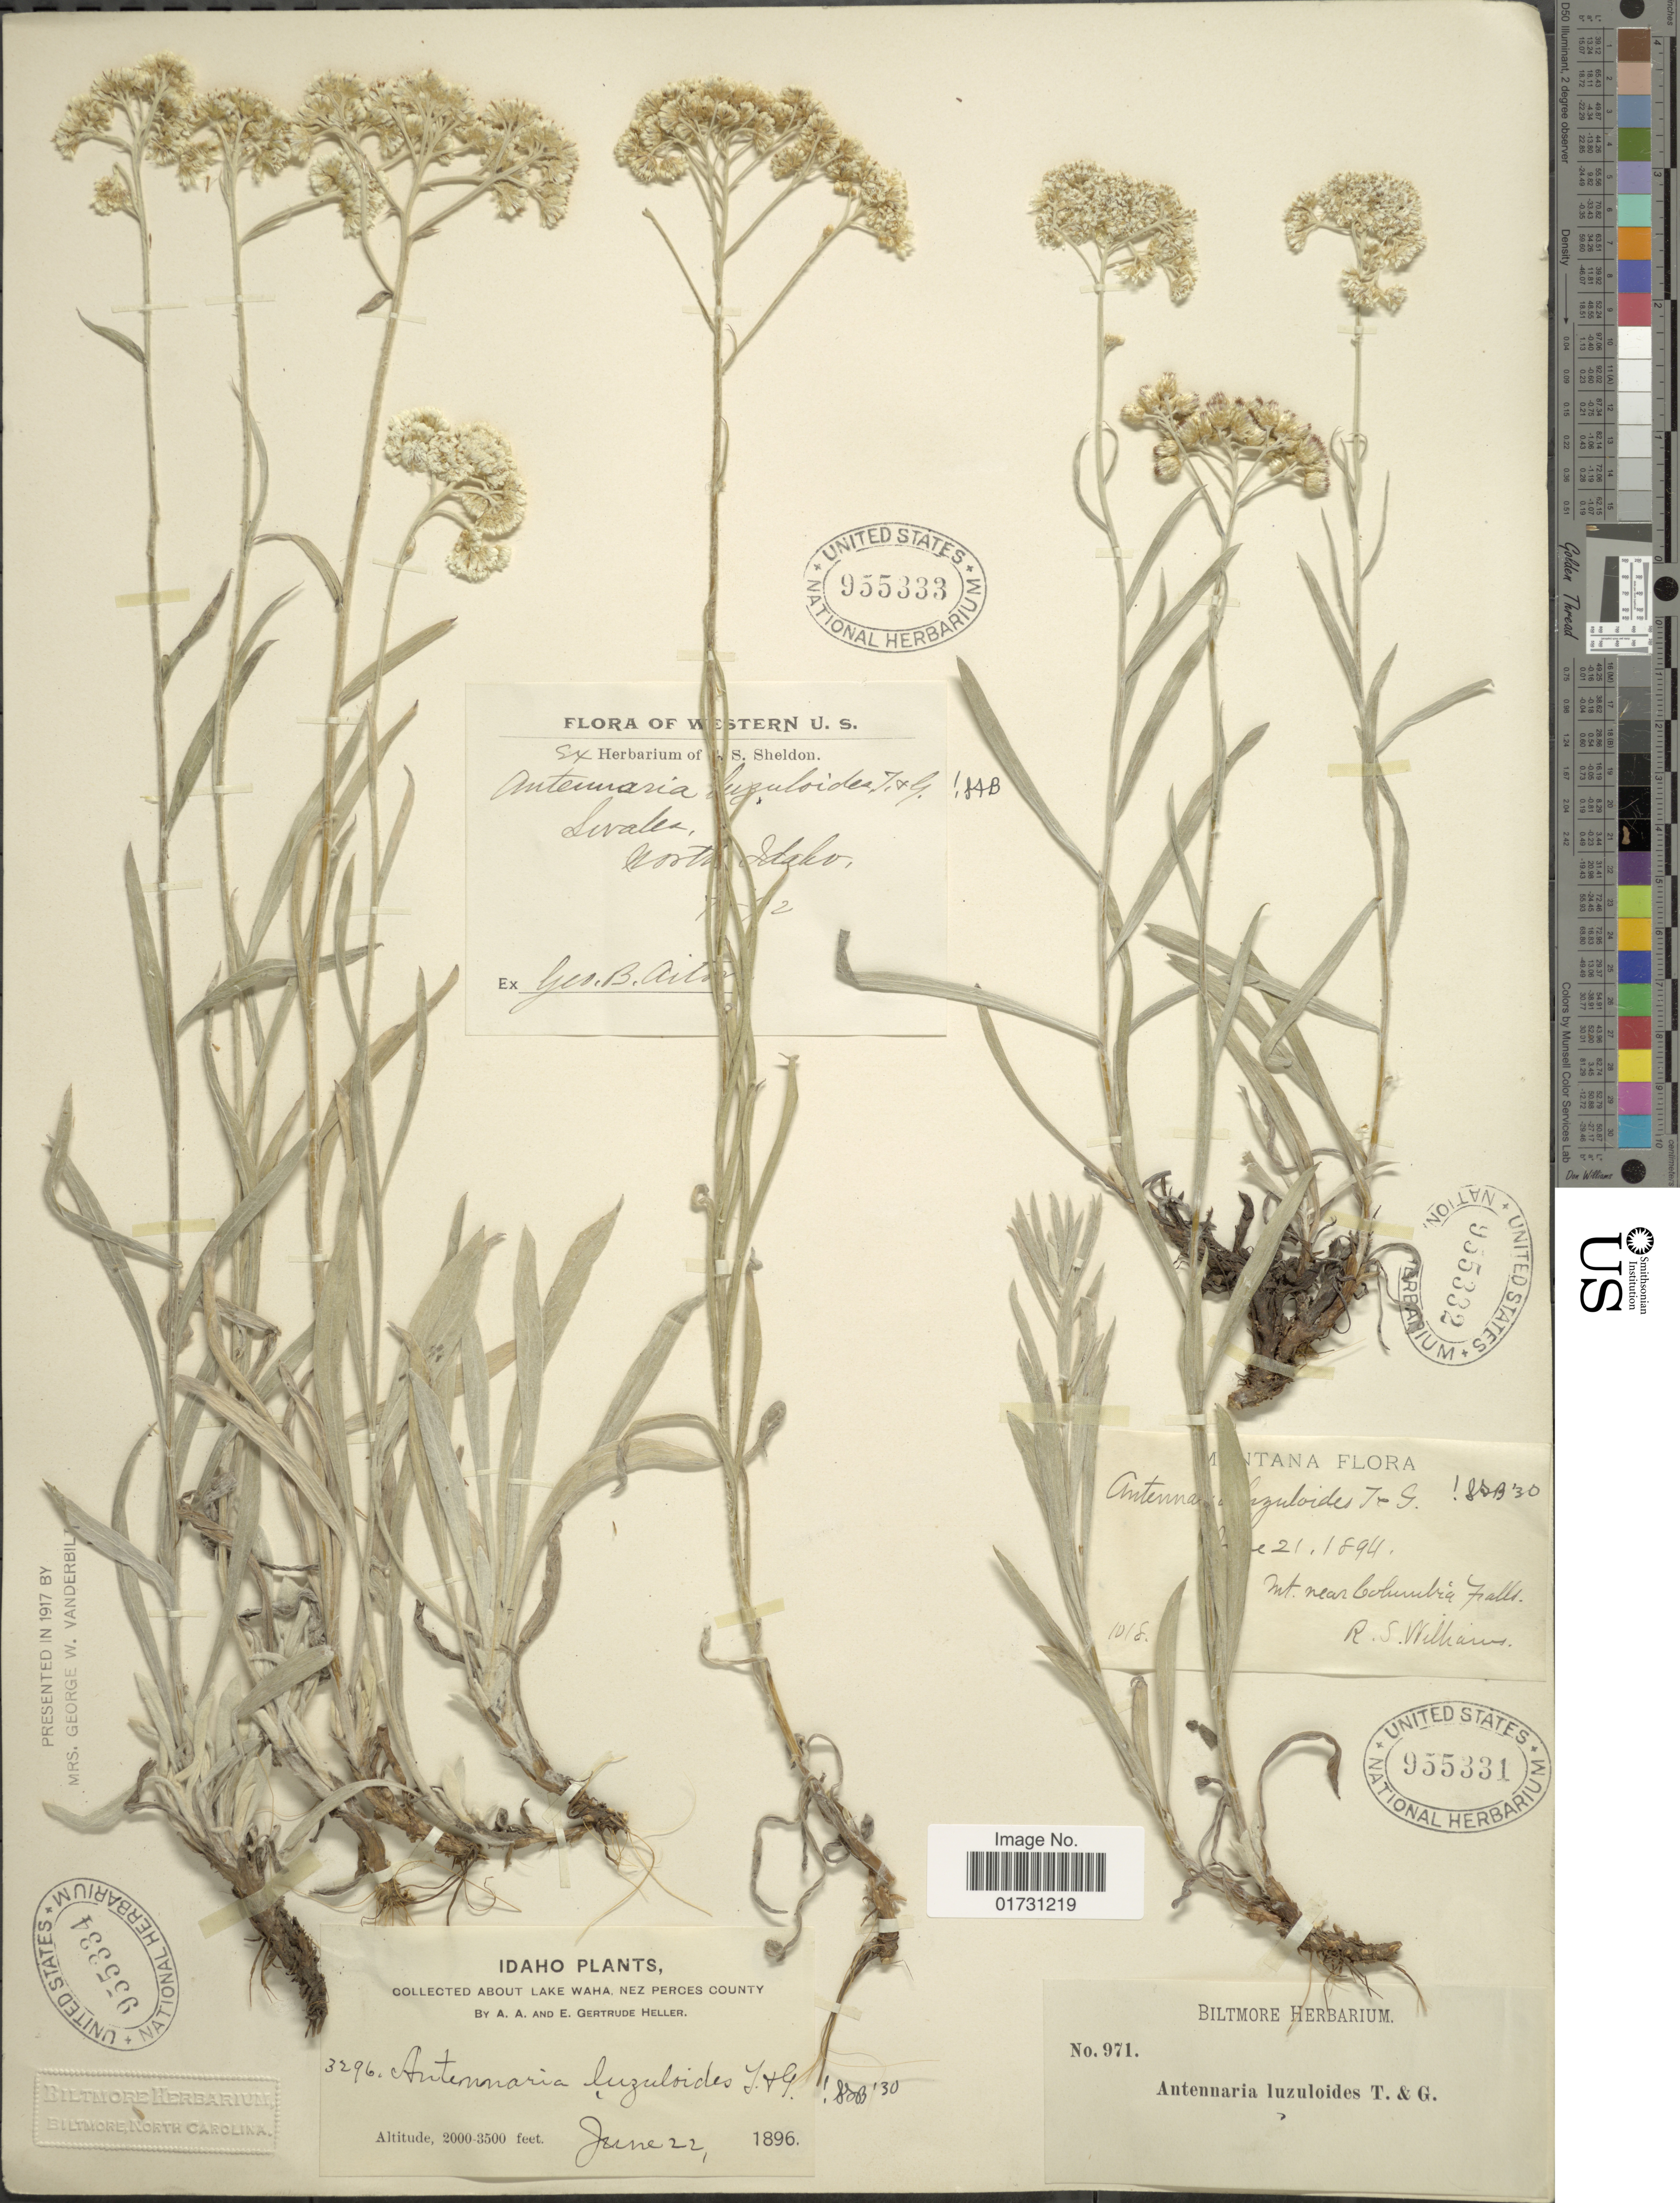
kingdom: Plantae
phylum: Tracheophyta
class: Magnoliopsida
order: Asterales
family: Asteraceae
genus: Antennaria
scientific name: Antennaria luzuloides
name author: Torr. & A. Gray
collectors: R. S. Williams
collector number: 1018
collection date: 1894-06-21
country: United States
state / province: Montana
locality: Mt. near Columbia Falls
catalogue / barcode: US 955332-3